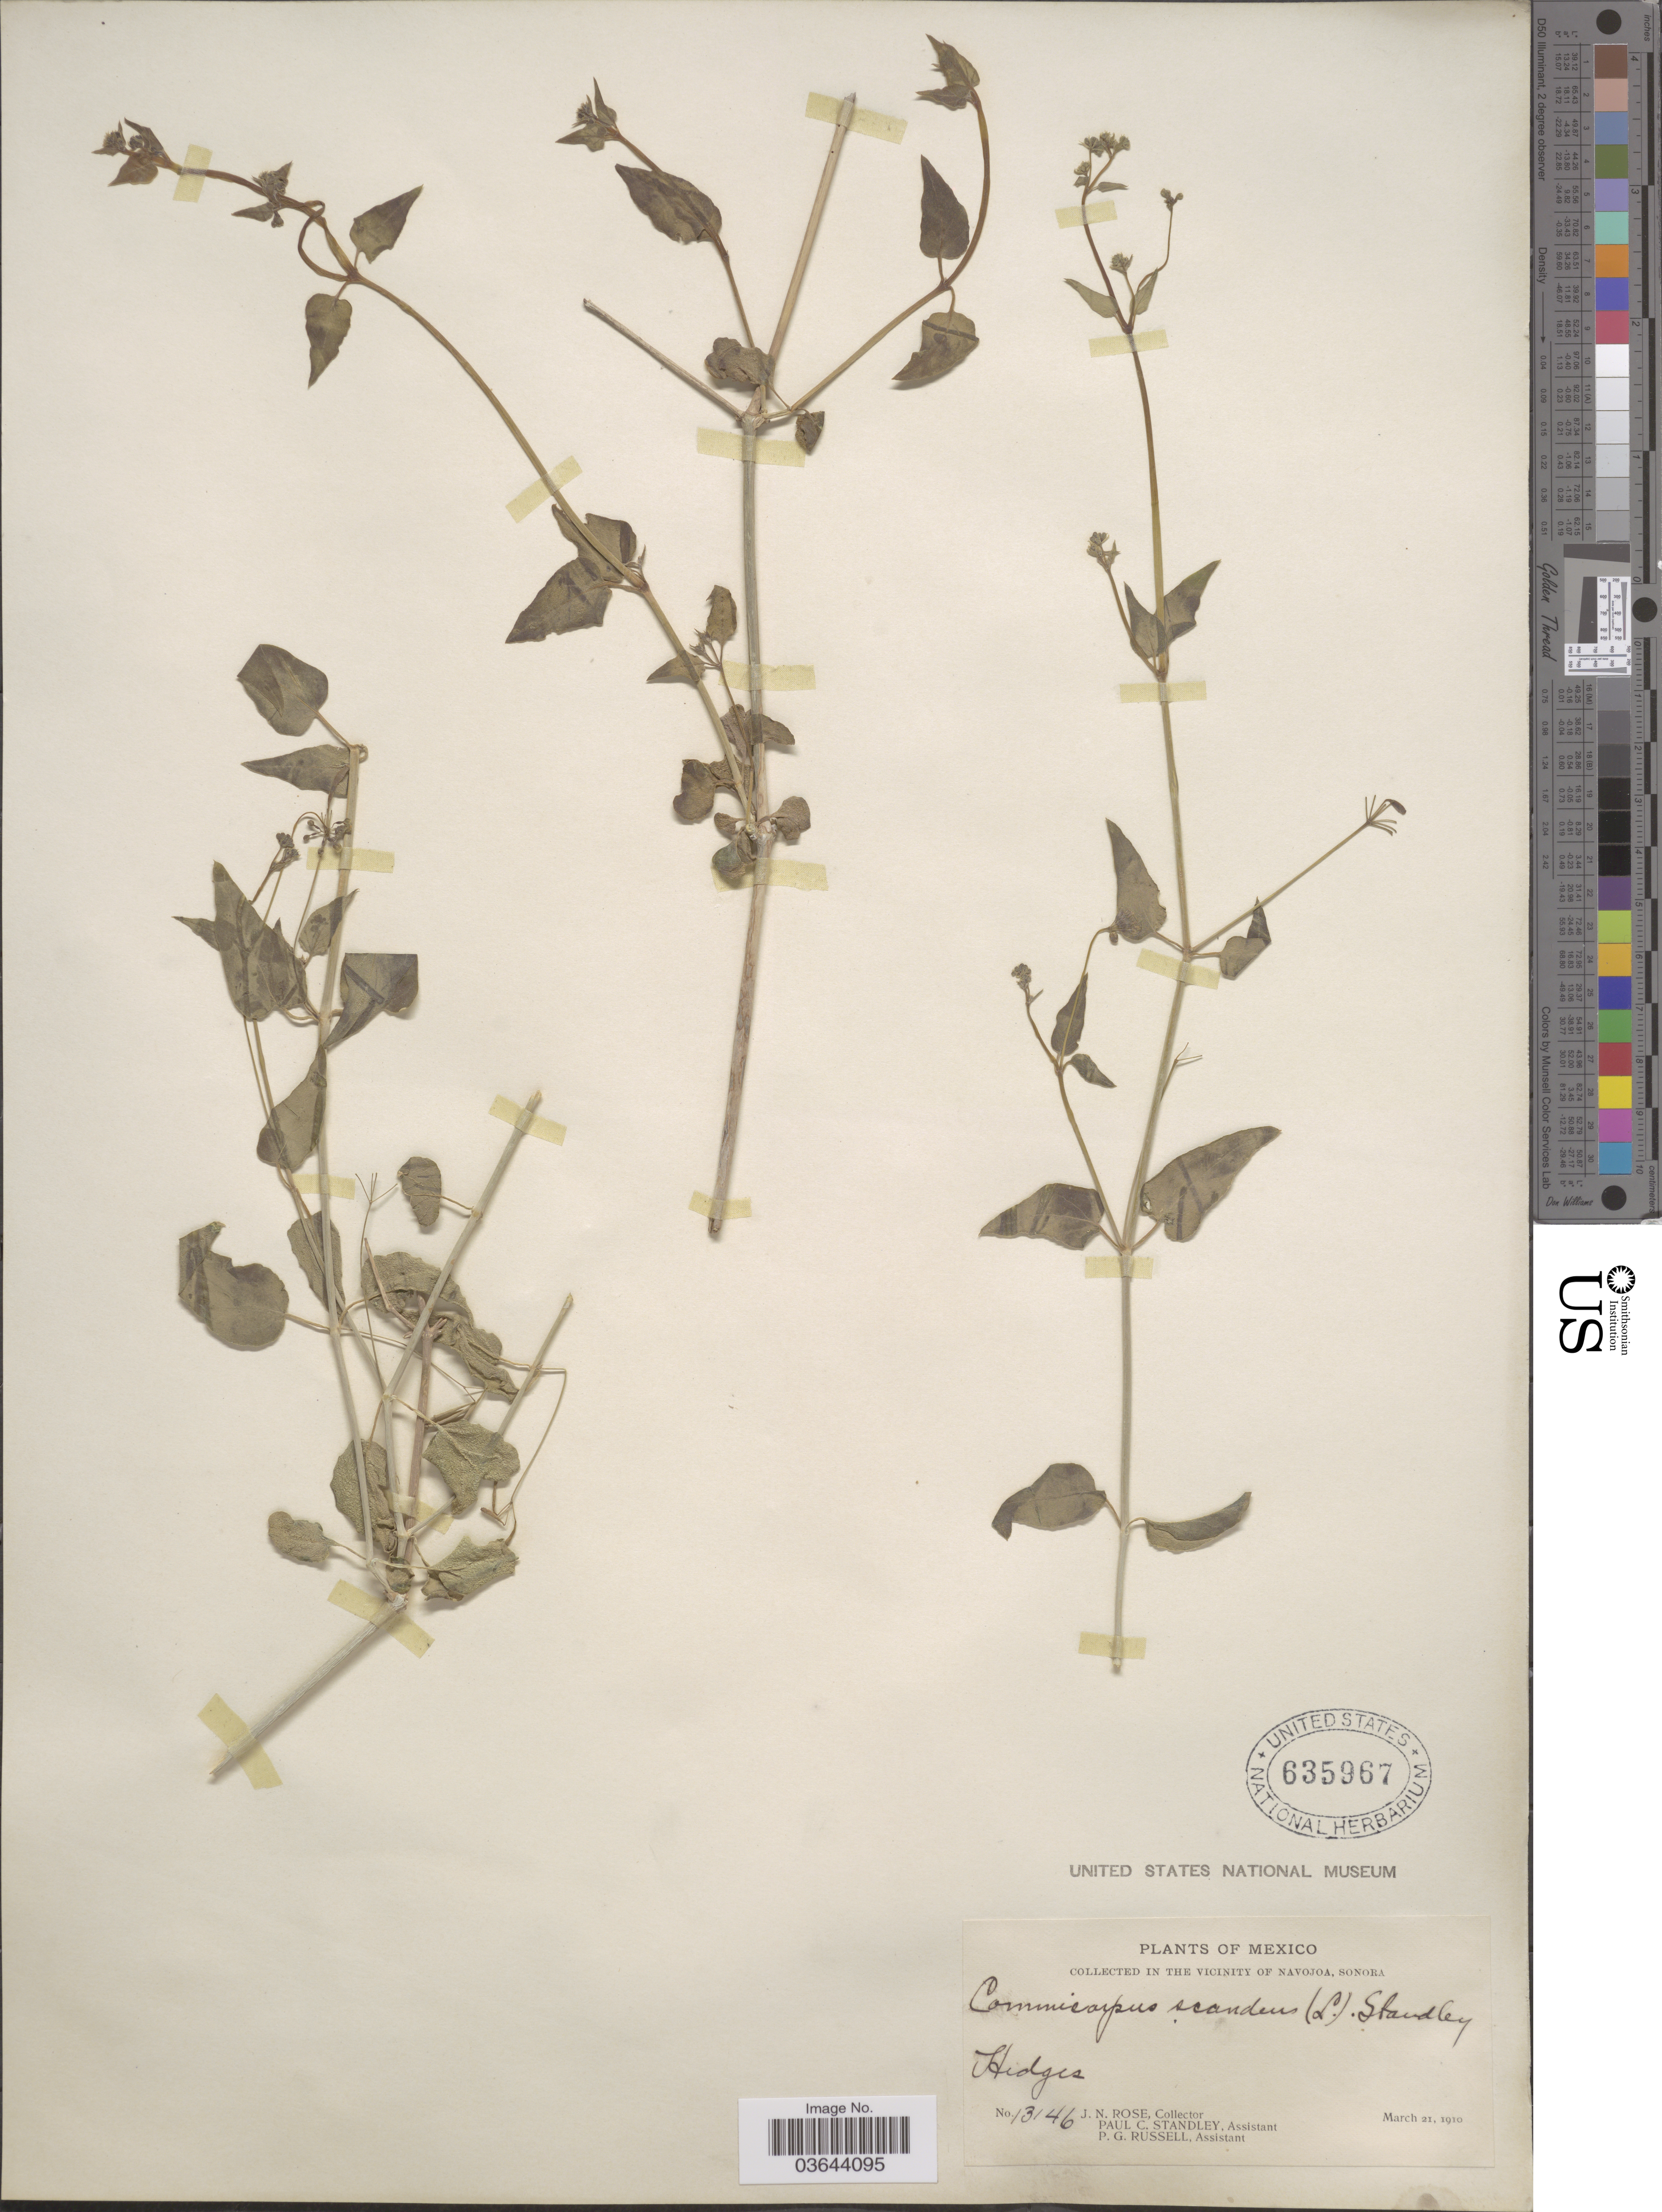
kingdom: Plantae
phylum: Tracheophyta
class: Magnoliopsida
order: Caryophyllales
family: Nyctaginaceae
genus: Commicarpus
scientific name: Commicarpus scandens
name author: (L.) Standl.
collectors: J. N. Rose, P. C. Standley & P. G. Russell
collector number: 13146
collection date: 1910-03-21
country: Mexico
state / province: Sonora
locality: In the vicinity of Navojoa.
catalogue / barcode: US 635967